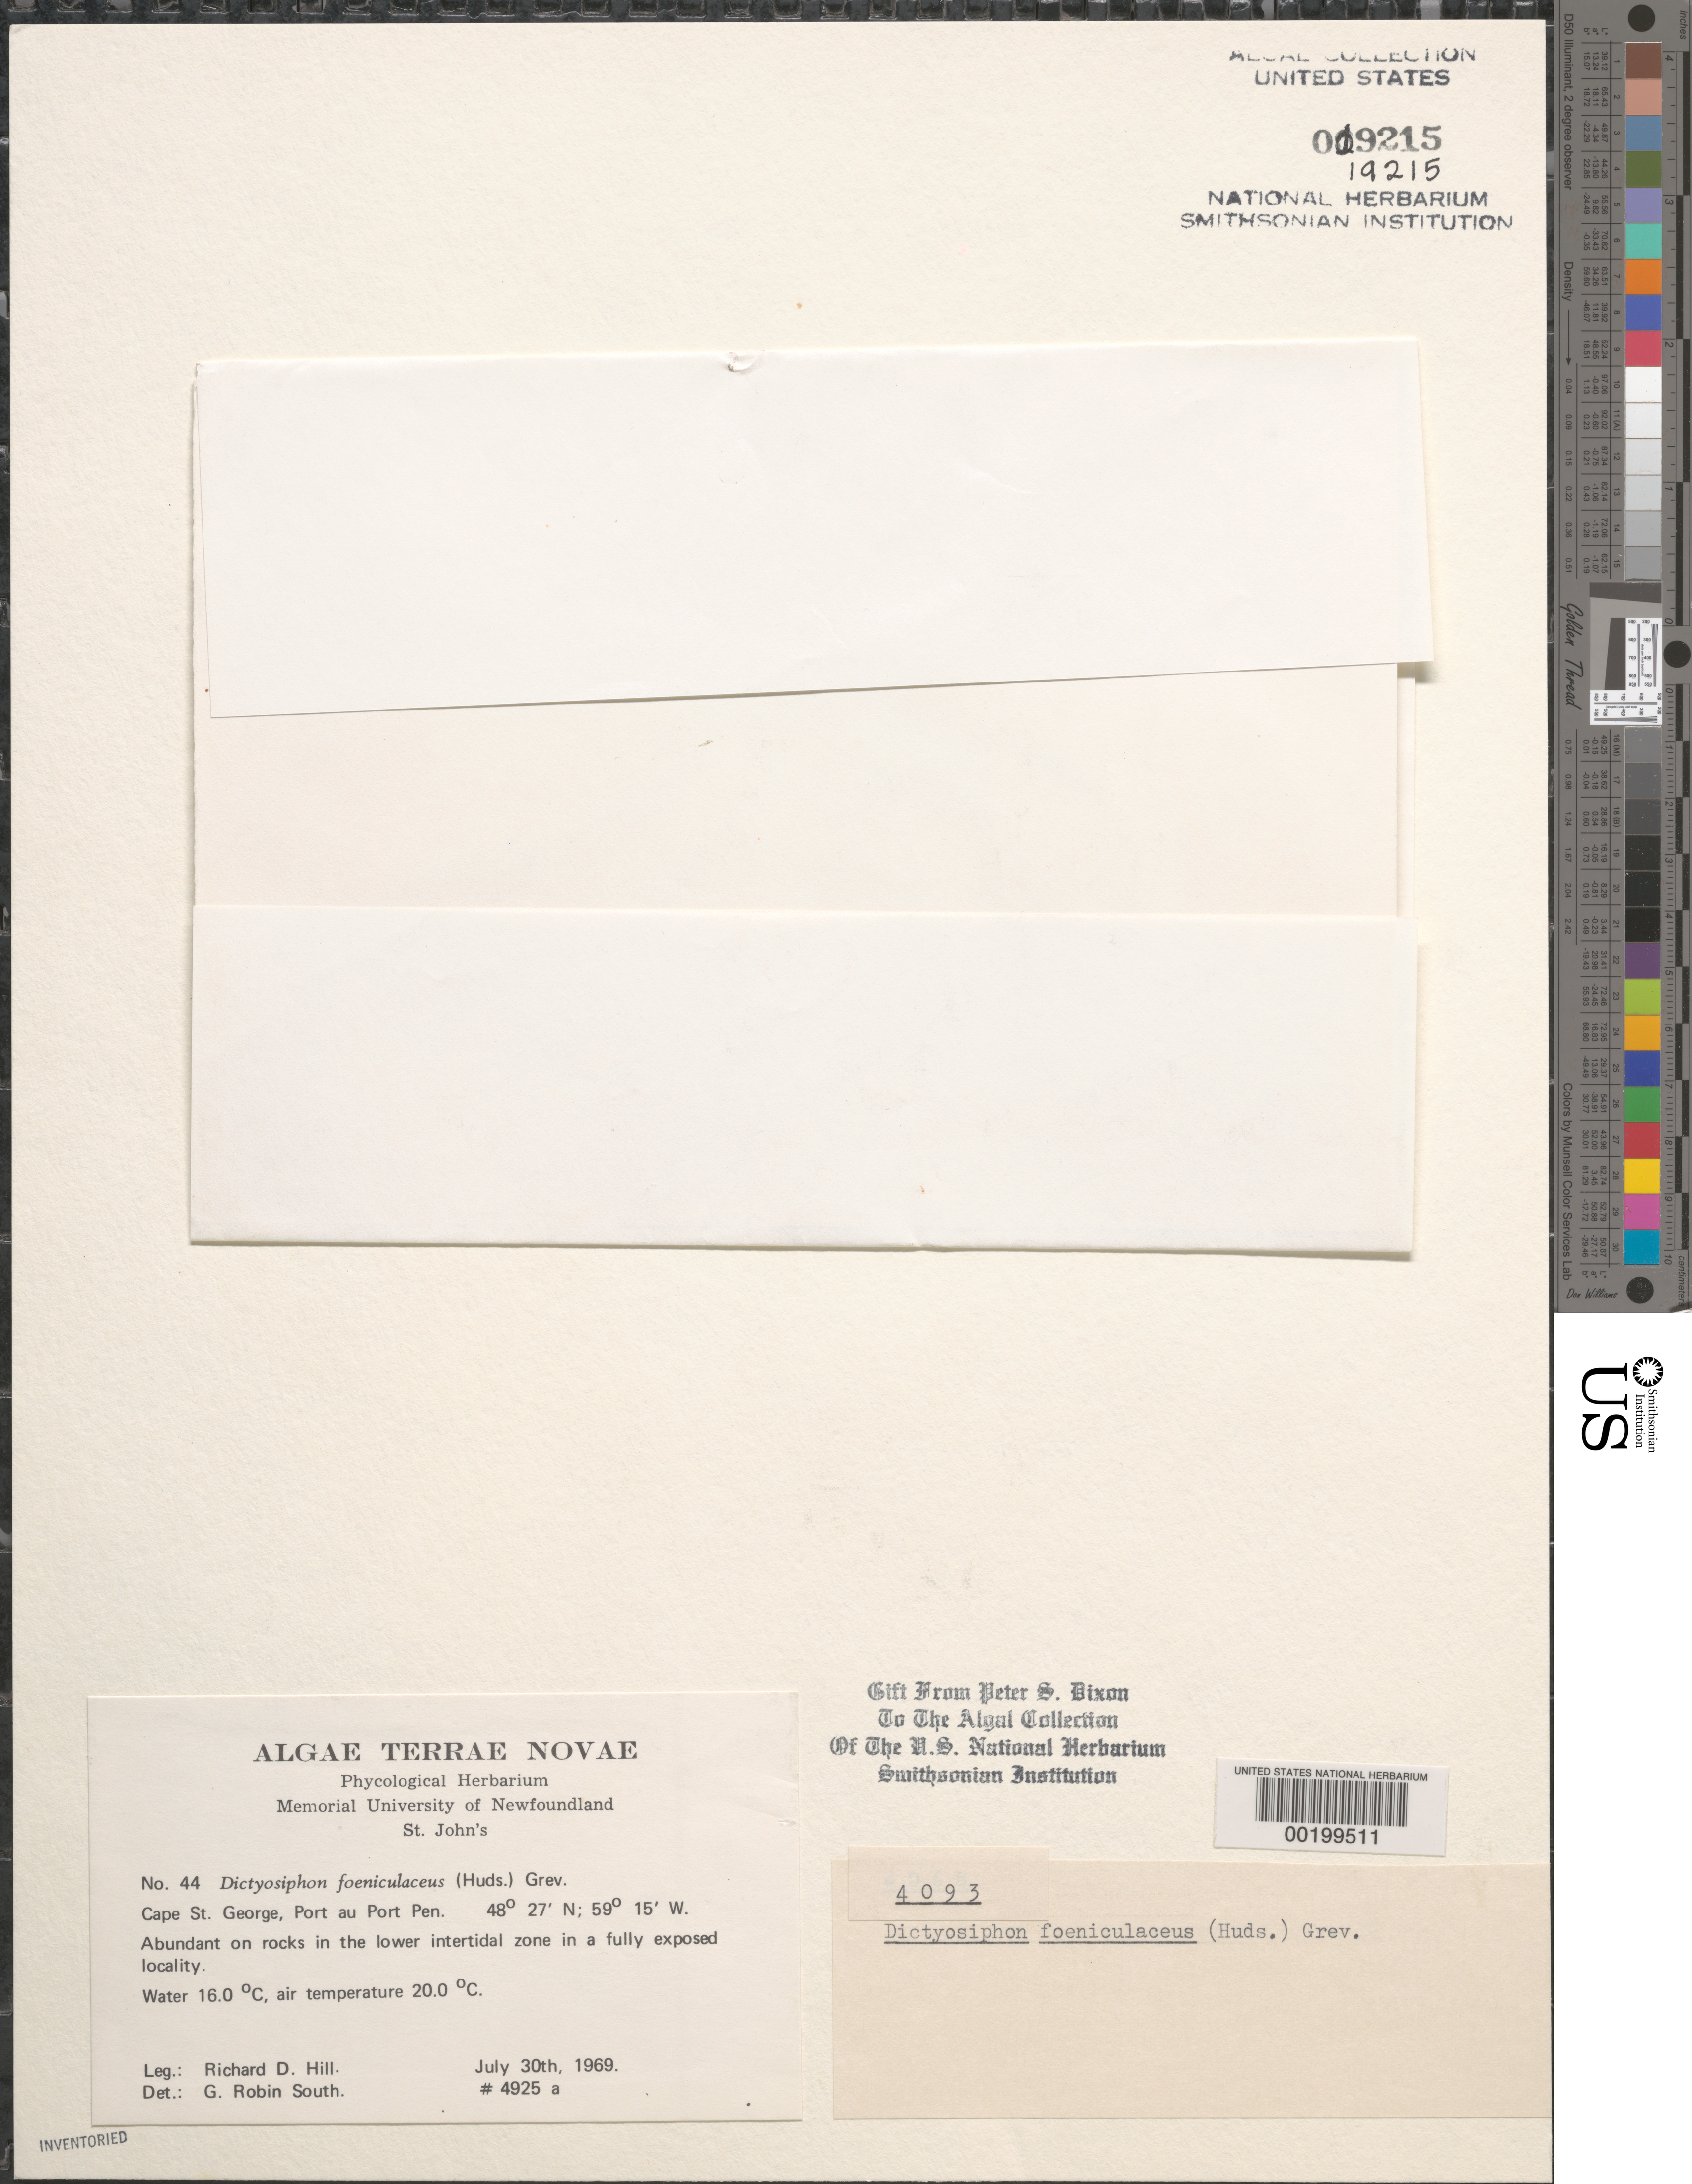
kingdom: Chromista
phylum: Ochrophyta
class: Phaeophyceae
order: Dictyosiphonales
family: Dictyosiphonaceae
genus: Dictyosiphon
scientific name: Dictyosiphon foeniculaceus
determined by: South, G. R.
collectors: R. D. Hill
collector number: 4925a & PSD 4093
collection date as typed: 30 Jul 1969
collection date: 1969-07-30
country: Canada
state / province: Newfoundland and Labrador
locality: Cape St. George, Port au Port Peninsula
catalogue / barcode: US 19215